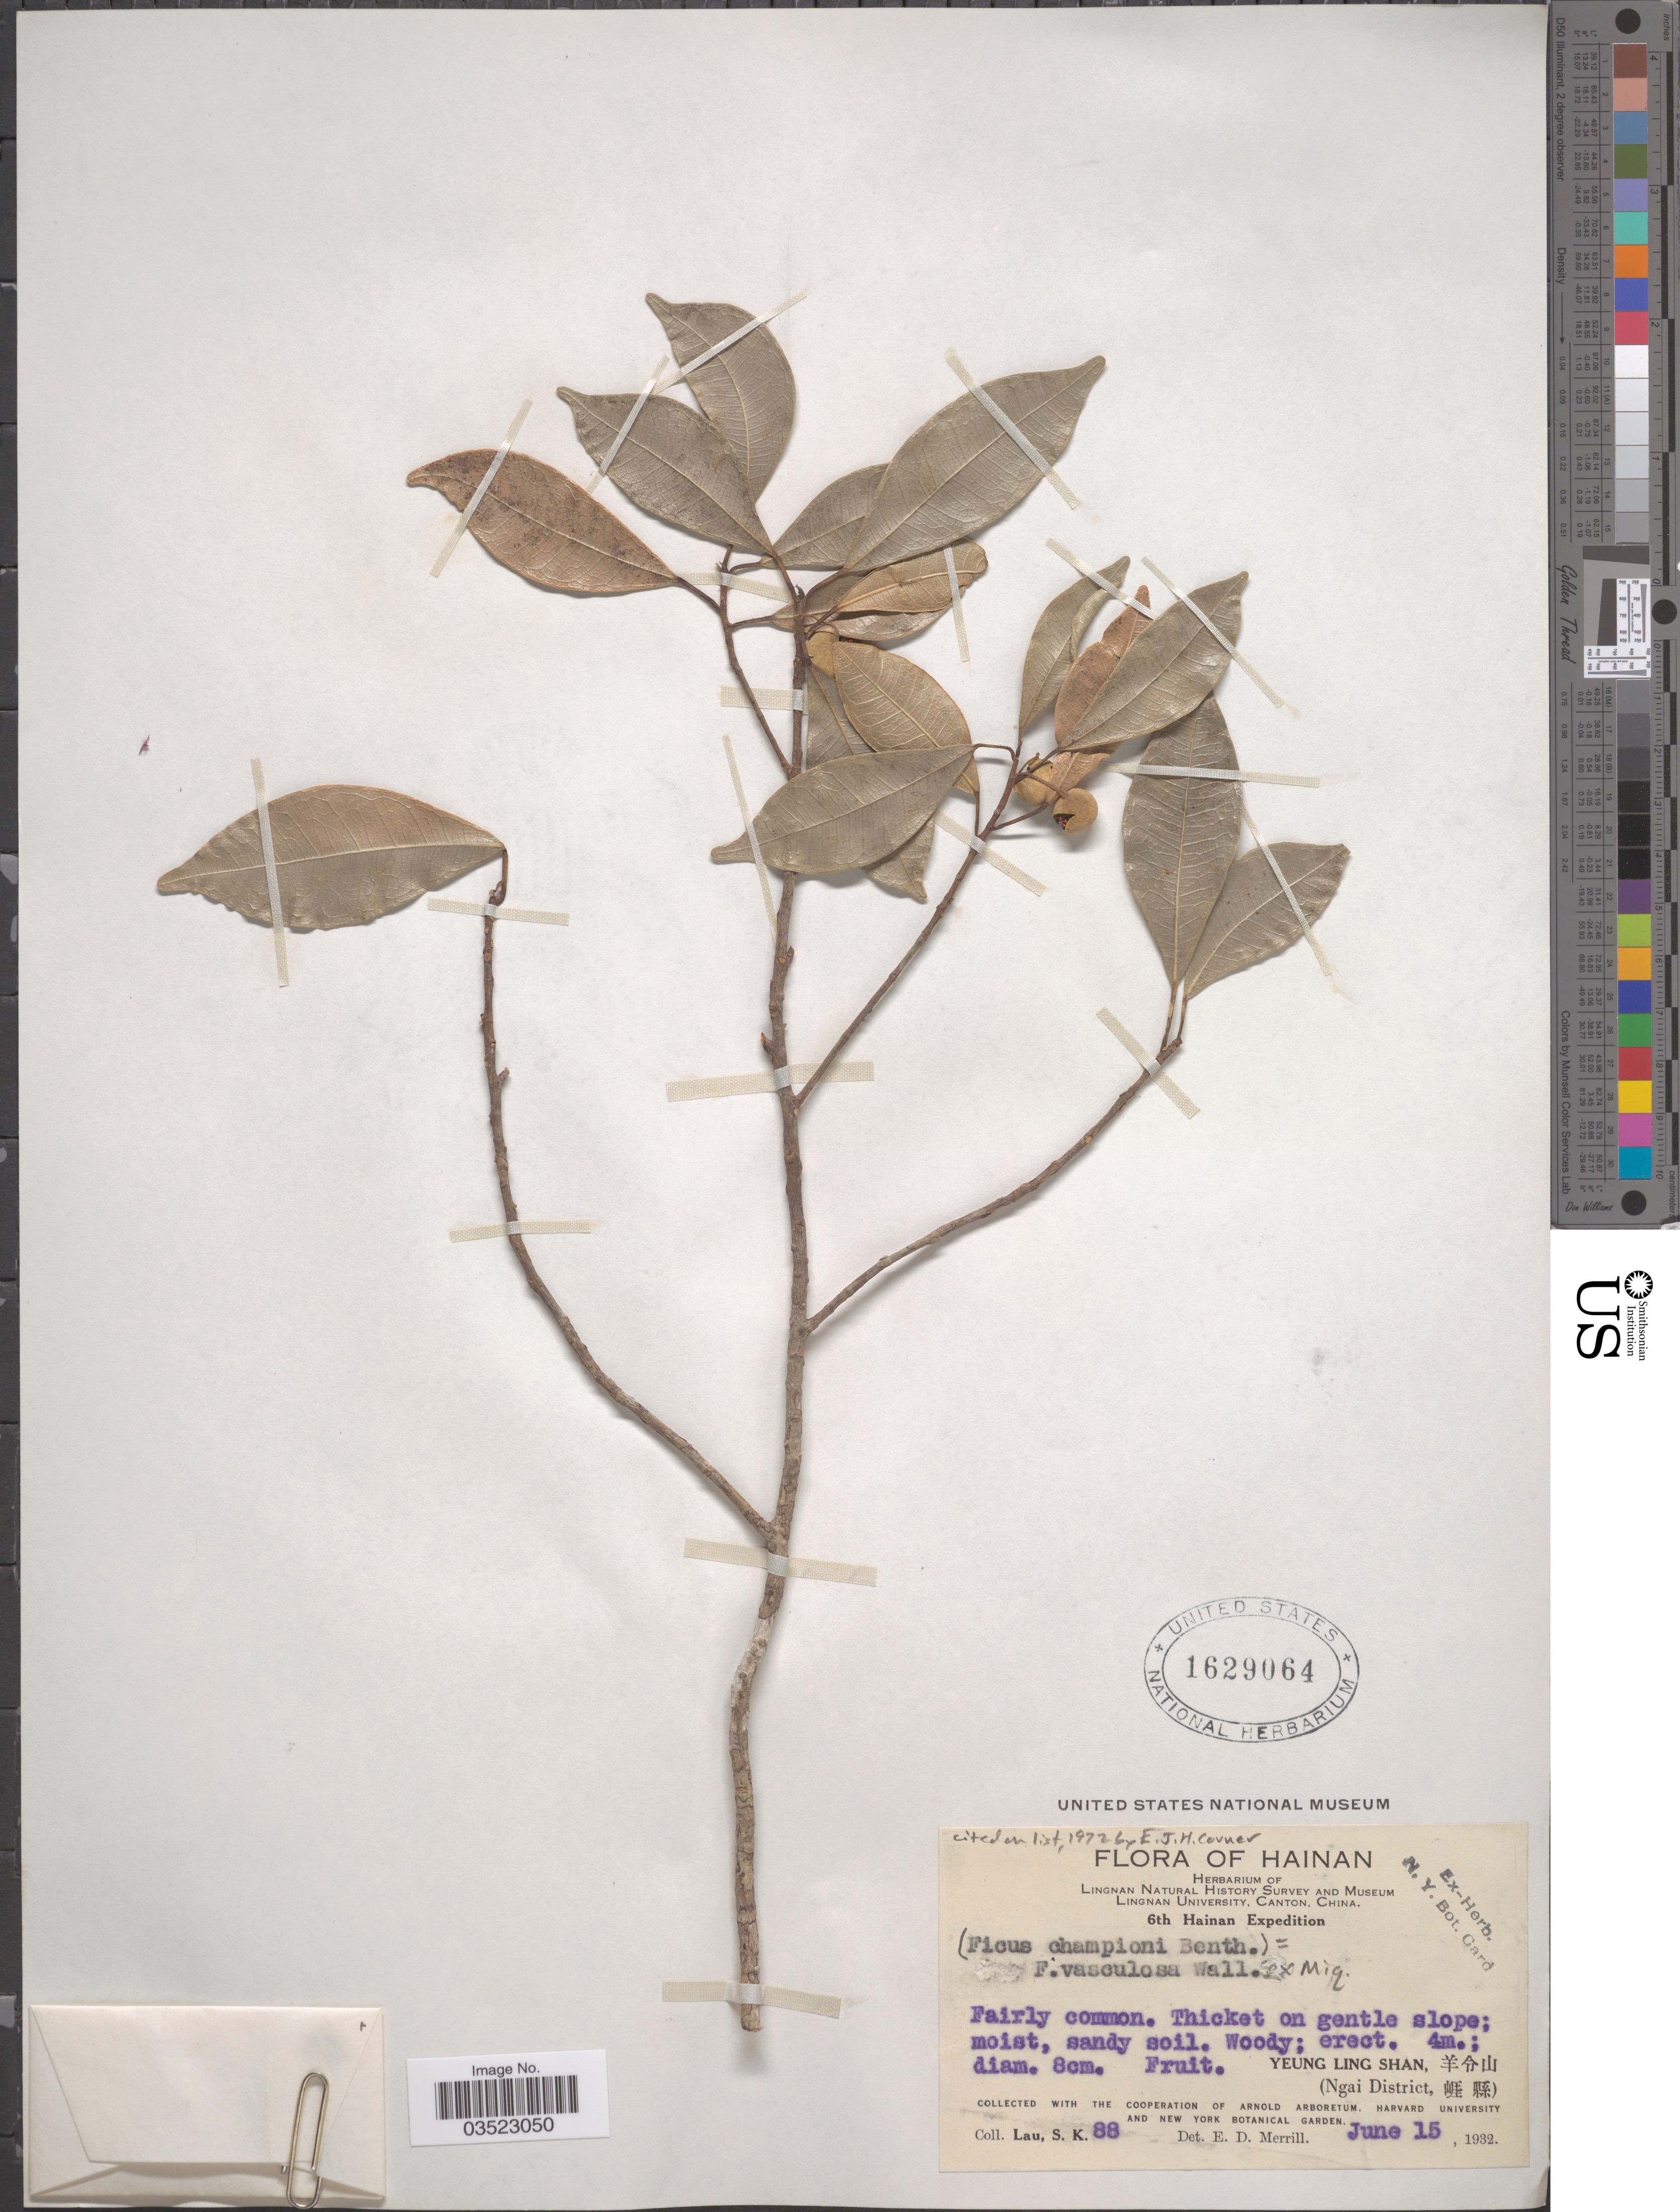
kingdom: Plantae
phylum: Tracheophyta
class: Magnoliopsida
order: Rosales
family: Moraceae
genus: Ficus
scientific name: Ficus vasculosa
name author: Wall. ex Miq.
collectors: S. K. Lau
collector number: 88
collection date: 1932-06-15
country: China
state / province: Hainan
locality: Lingnan Natural History Survey and Museum Lingnan UniversityCanton, China. 6th Hainan Expedition. Yeung Ling Shan. (Ngai District).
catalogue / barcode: US 1629064